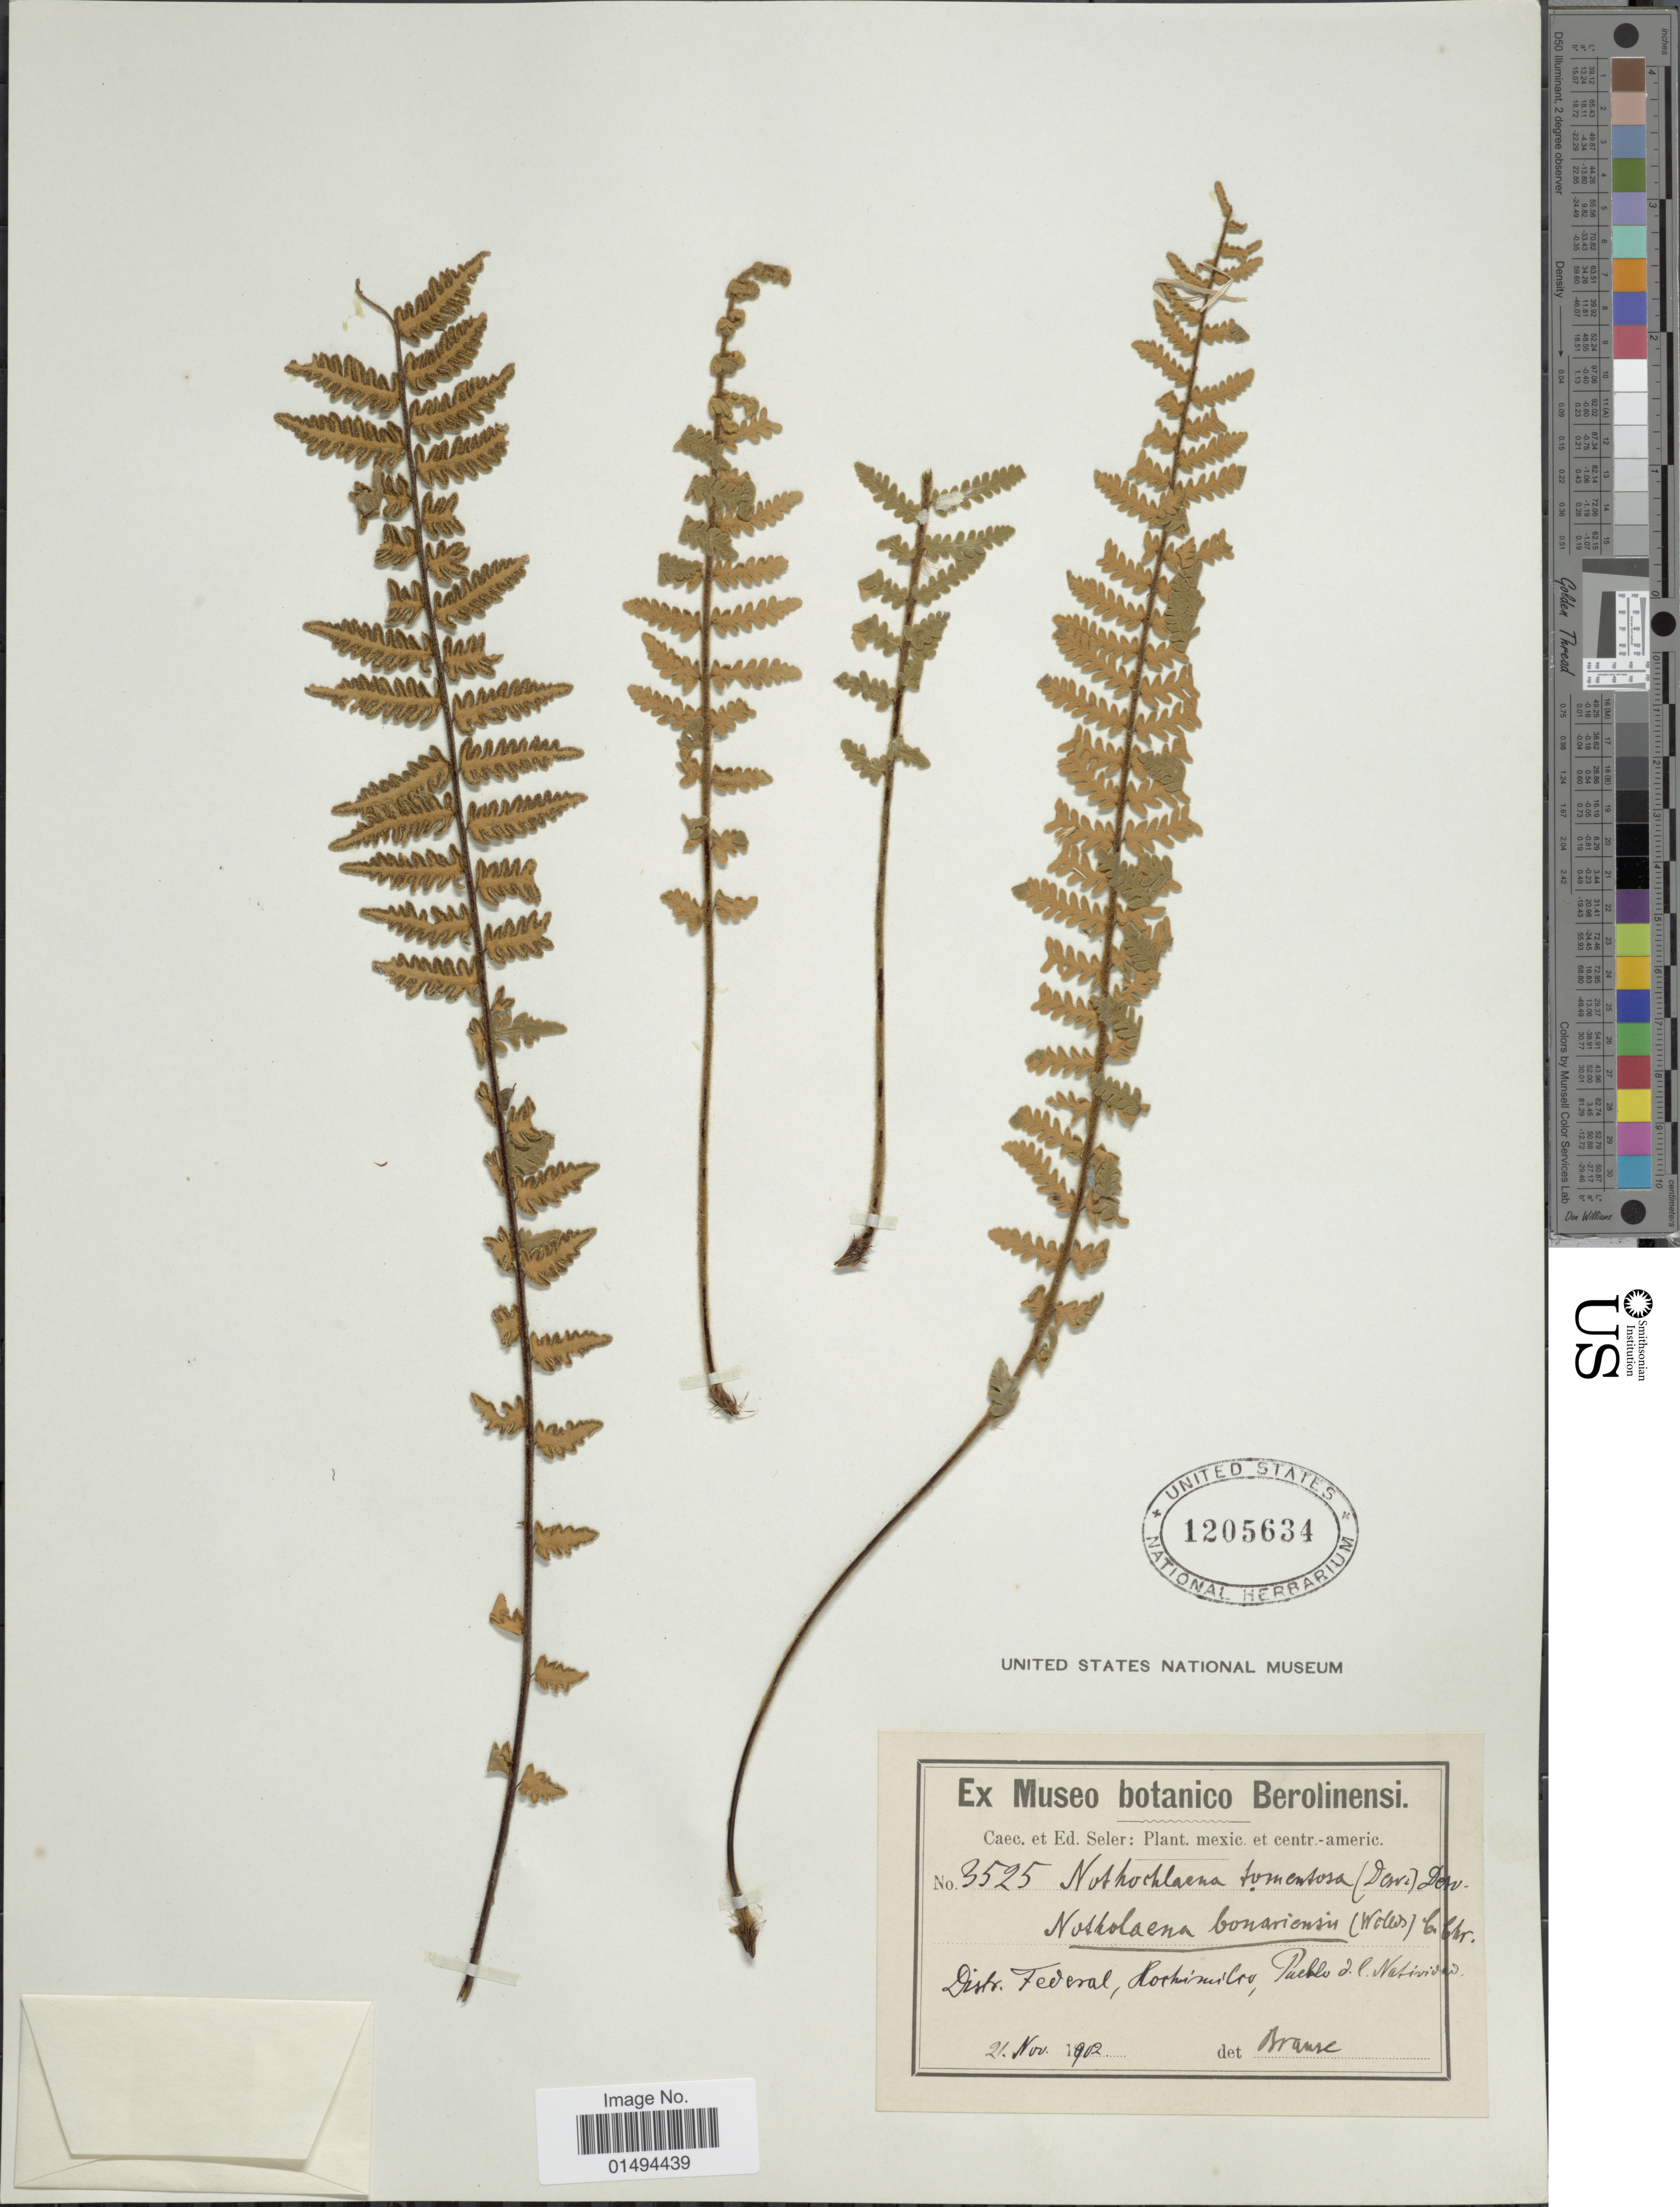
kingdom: Plantae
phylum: Tracheophyta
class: Polypodiopsida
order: Polypodiales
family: Pteridaceae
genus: Myriopteris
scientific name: Myriopteris aurea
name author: (Poir.) Grusz & Windham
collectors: E. G. Seler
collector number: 3525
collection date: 1902-11-21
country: Mexico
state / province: Puebla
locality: Distr. Federal, Xochimilco, Puebla d. l. Natividad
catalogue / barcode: US 1205634